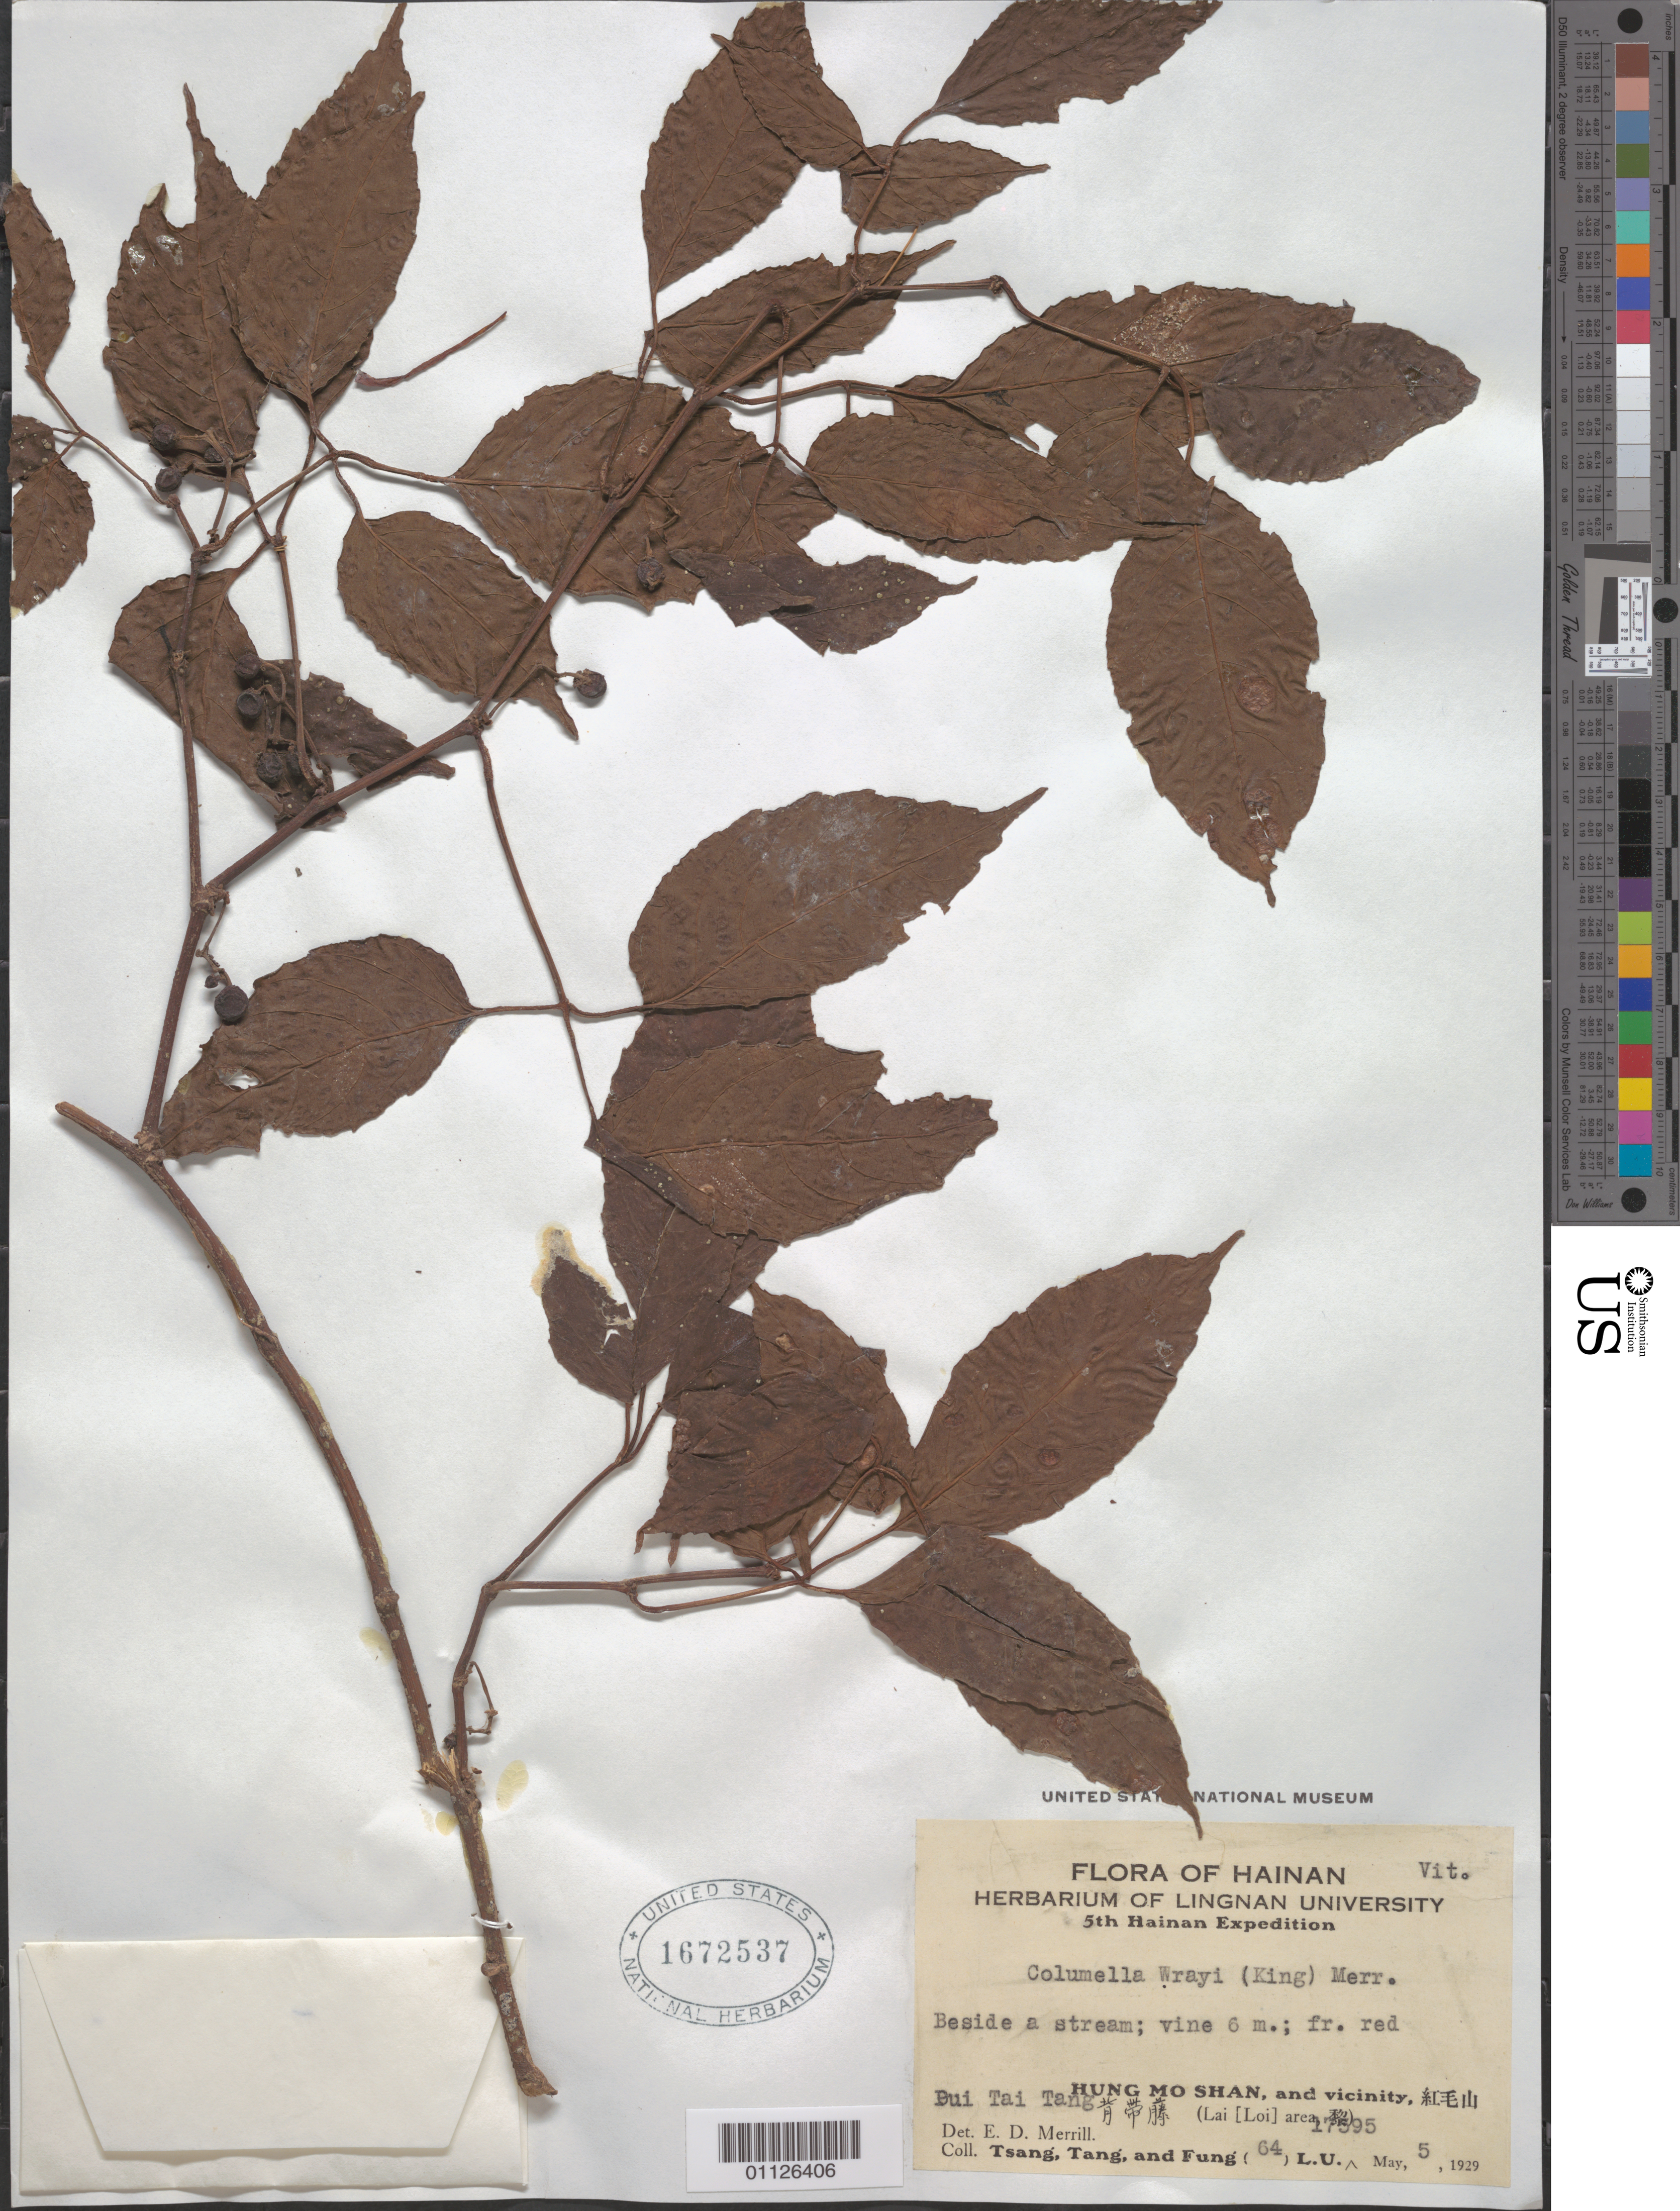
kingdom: Plantae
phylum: Tracheophyta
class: Magnoliopsida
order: Vitales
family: Vitaceae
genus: Cayratia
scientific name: Cayratia wrayi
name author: (King) Gagnep.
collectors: T. Tsang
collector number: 64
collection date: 1929-05-05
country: China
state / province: Hainan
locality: Hung Mo Shan, and vicinity.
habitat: Beside a stream. Vine.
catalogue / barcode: US 1672537